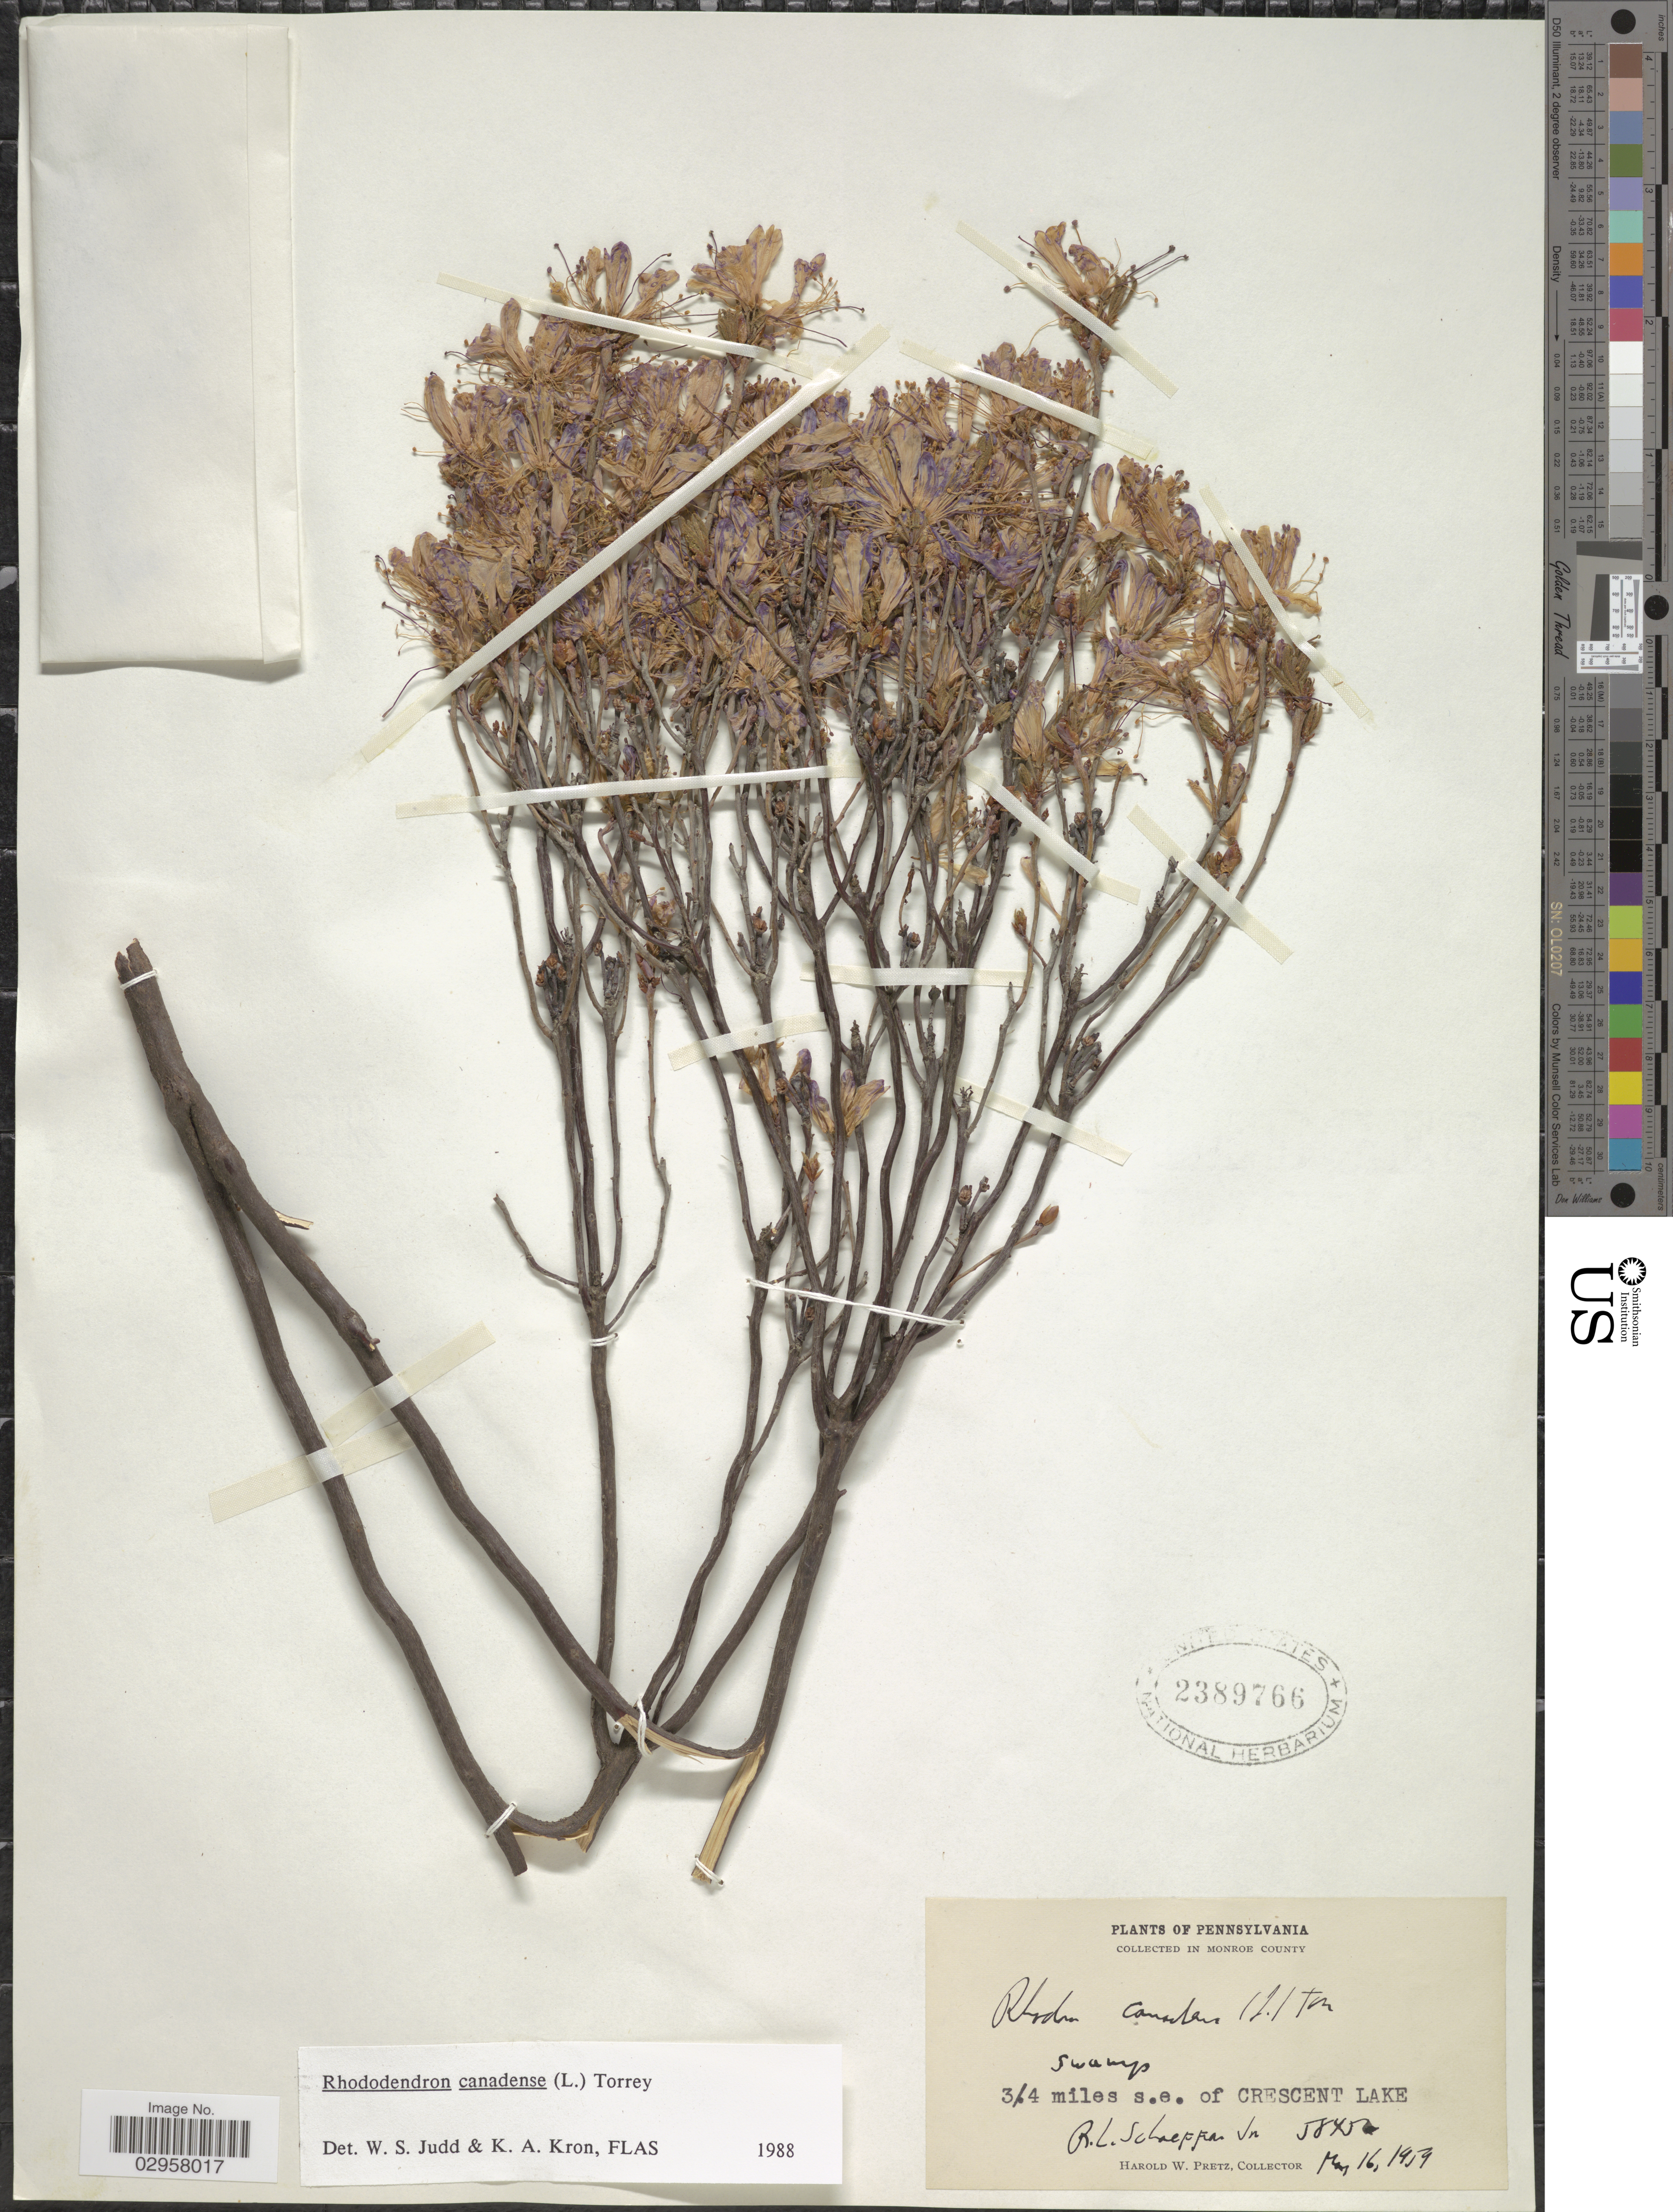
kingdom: Plantae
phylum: Tracheophyta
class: Magnoliopsida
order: Ericales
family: Ericaceae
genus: Rhododendron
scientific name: Rhododendron canadense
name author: (L.) Torr.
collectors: H. W. Pretz & R. L. Schaeffer Jr.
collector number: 5845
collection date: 1959-05-16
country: United States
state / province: Pennsylvania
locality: In Monroe County. Swamps 3/4 miles s.e. of Crescent Lake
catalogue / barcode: US 2389766